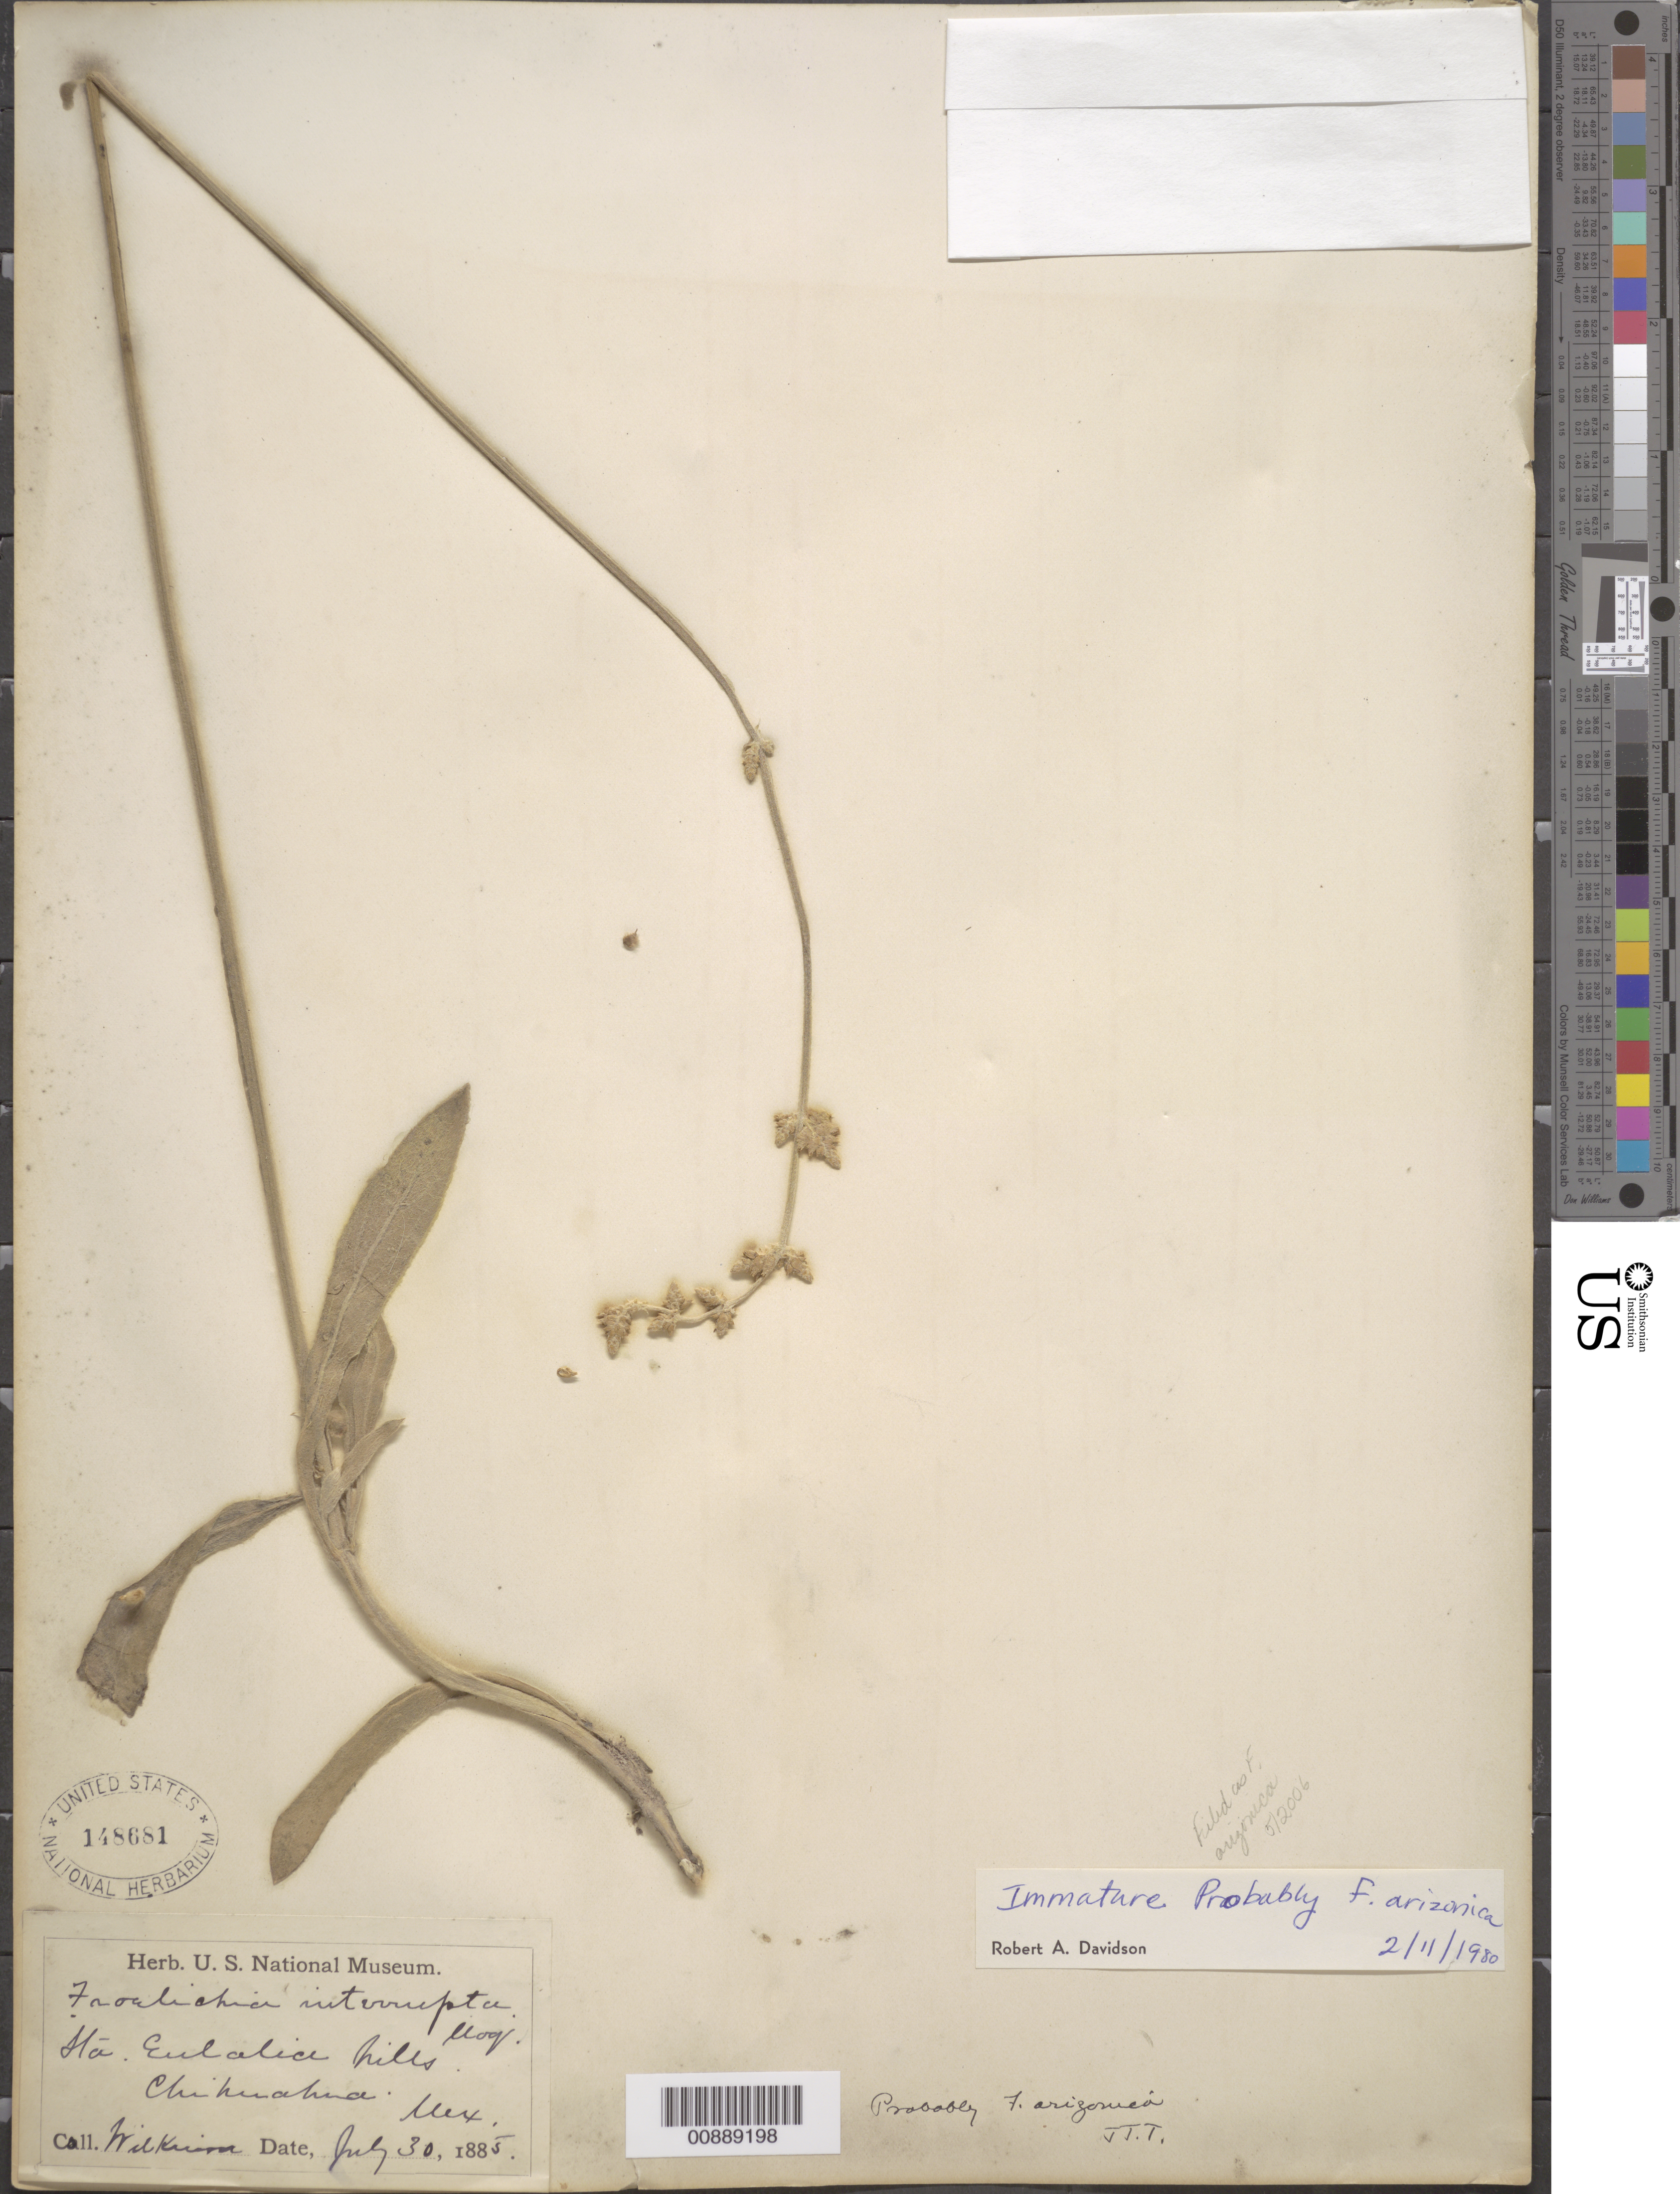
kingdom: Plantae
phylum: Tracheophyta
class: Magnoliopsida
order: Caryophyllales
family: Amaranthaceae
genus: Froelichia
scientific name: Froelichia arizonica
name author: Thornber ex Standl.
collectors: E. Wilkinson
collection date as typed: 30 Jul 1885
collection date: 1885-07-30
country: Mexico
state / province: Chihuahua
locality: Sta. Eulalia Hills, Chihuahua.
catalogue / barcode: US 148681